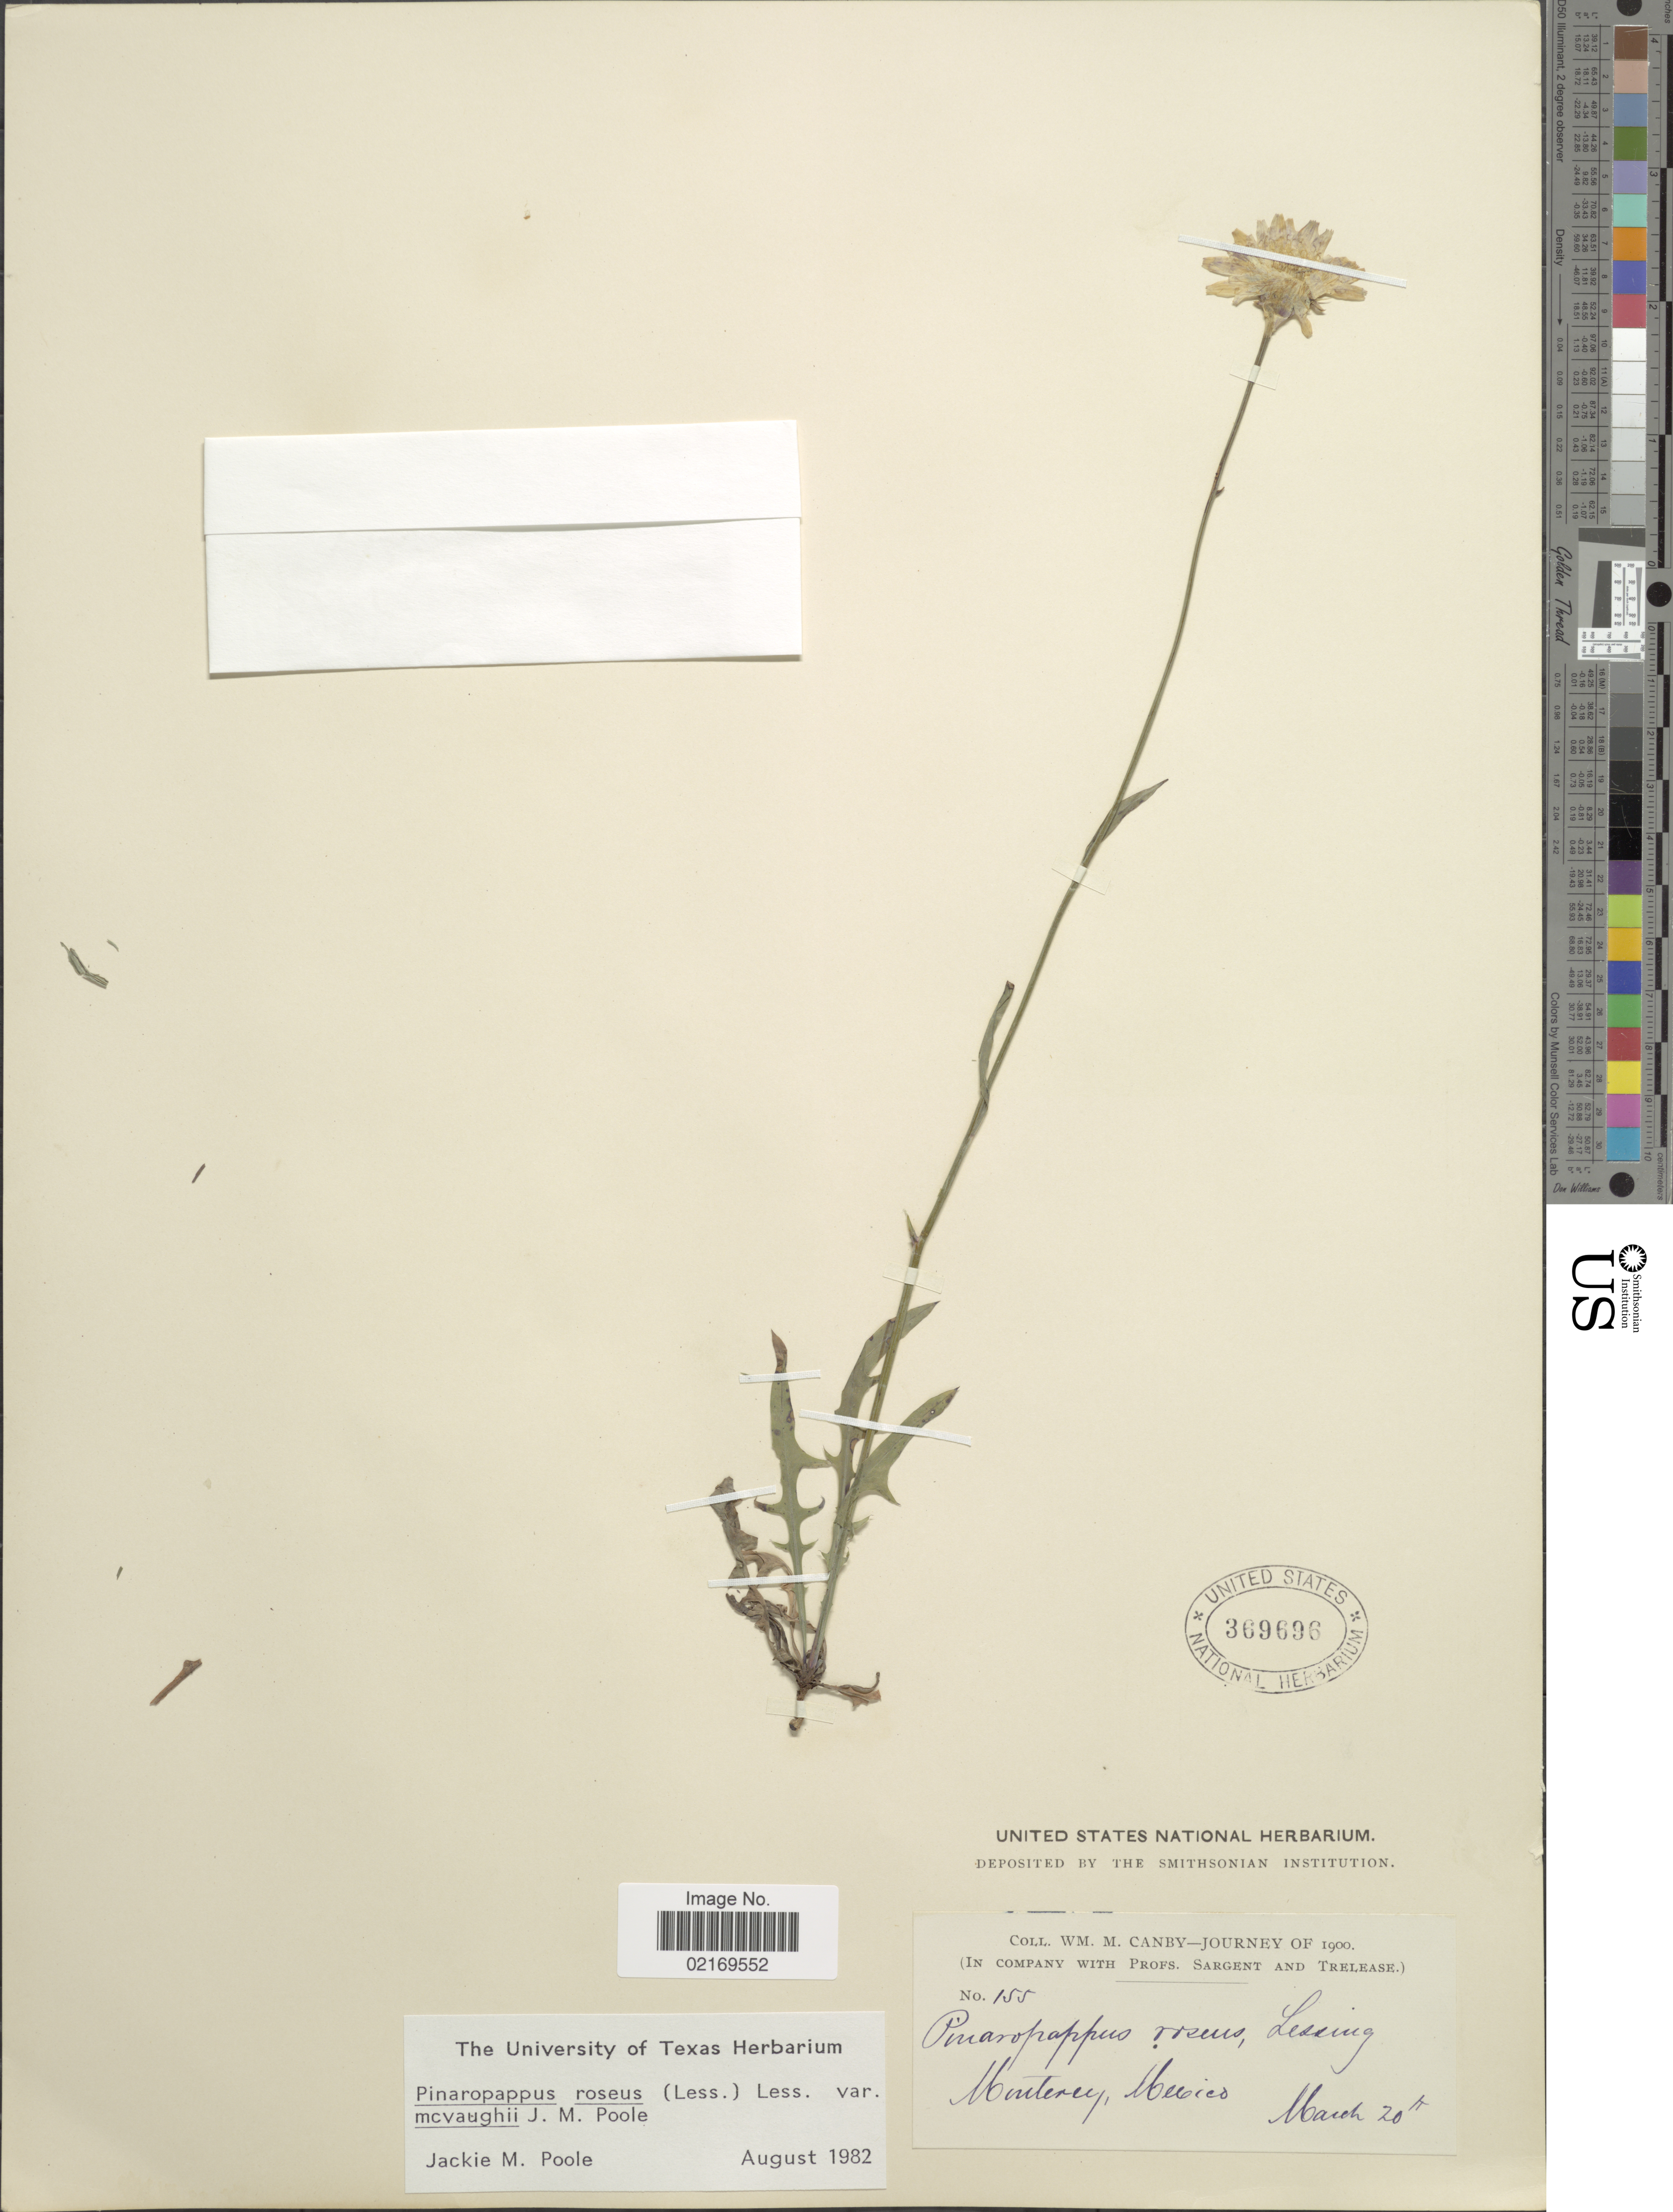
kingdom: Plantae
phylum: Tracheophyta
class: Magnoliopsida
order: Asterales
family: Asteraceae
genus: Pinaropappus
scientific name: Pinaropappus roseus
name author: Less.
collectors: W. M. Canby, -- Sargent & -- Trelease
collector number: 155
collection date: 1900-03-20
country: Mexico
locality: Monterey.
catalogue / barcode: US 369696